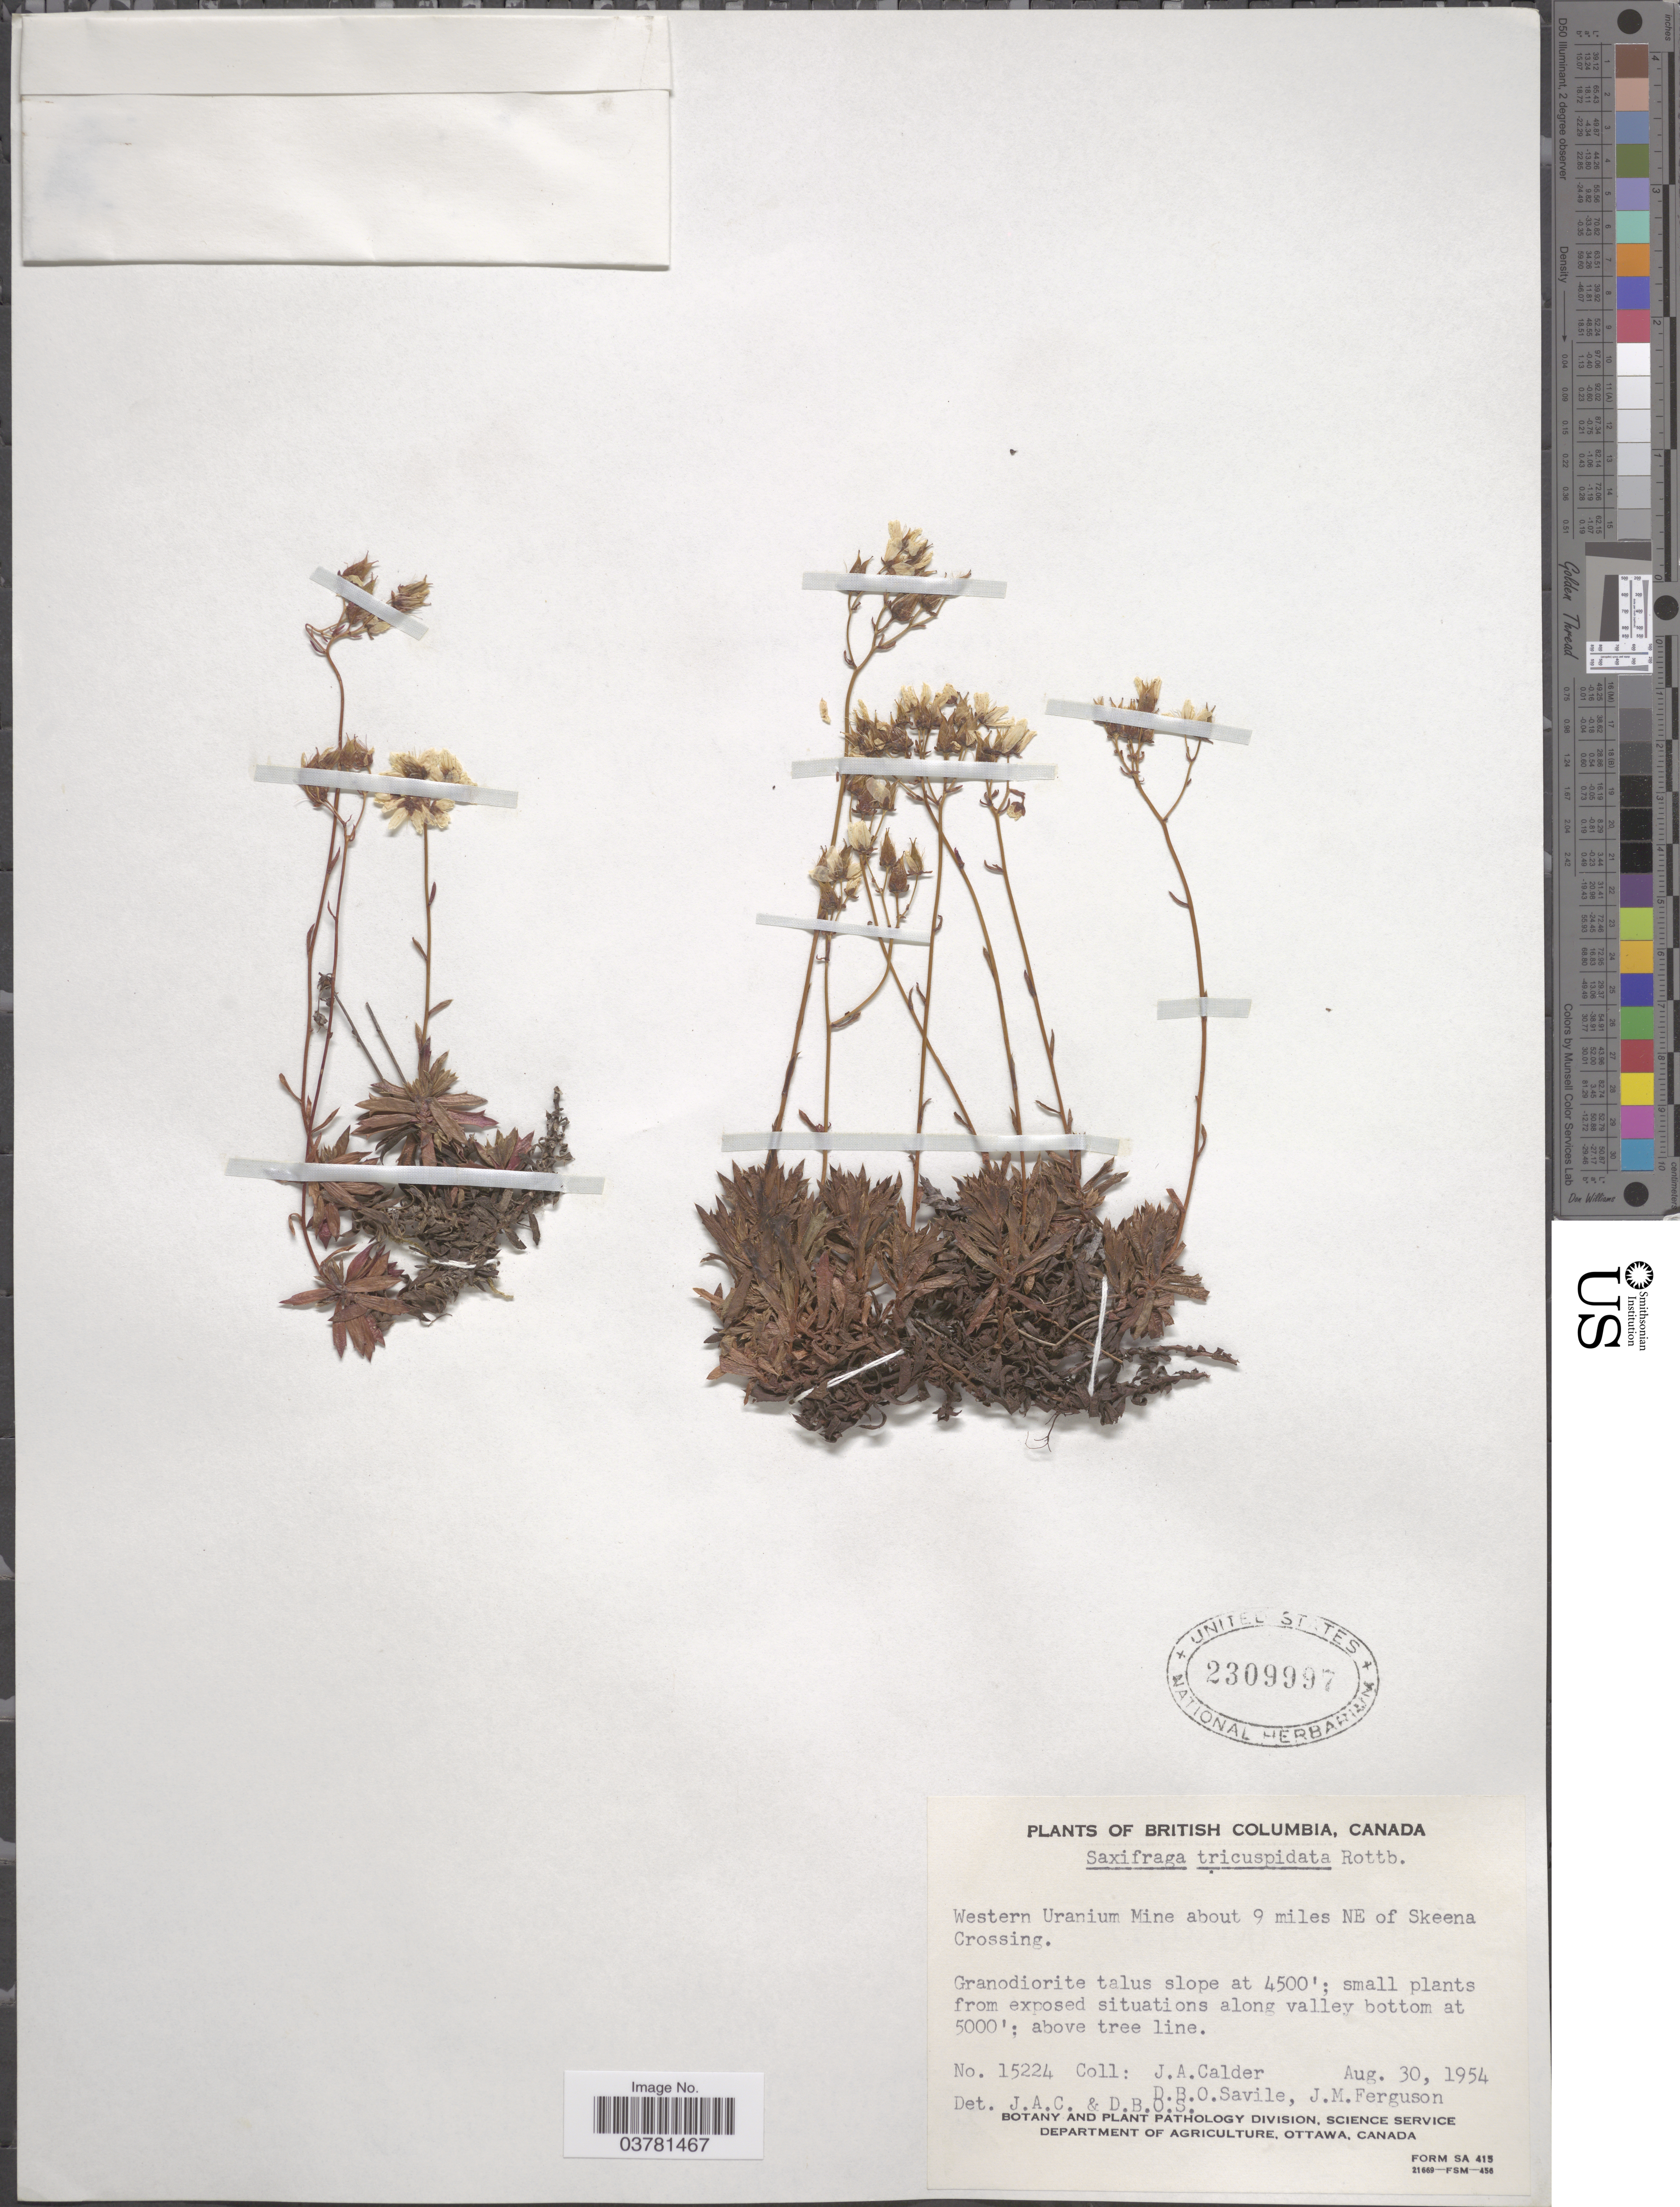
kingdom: Plantae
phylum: Tracheophyta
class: Magnoliopsida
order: Saxifragales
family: Saxifragaceae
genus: Saxifraga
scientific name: Saxifraga tricuspidata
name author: Rottb.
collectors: J. A. Calder, D. Savile & J. M. Ferguson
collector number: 15224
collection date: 1954-08-30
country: Canada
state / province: British Columbia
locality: Western Uranium about 9 miles NE of Skeena Crossing.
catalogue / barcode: US 2309997